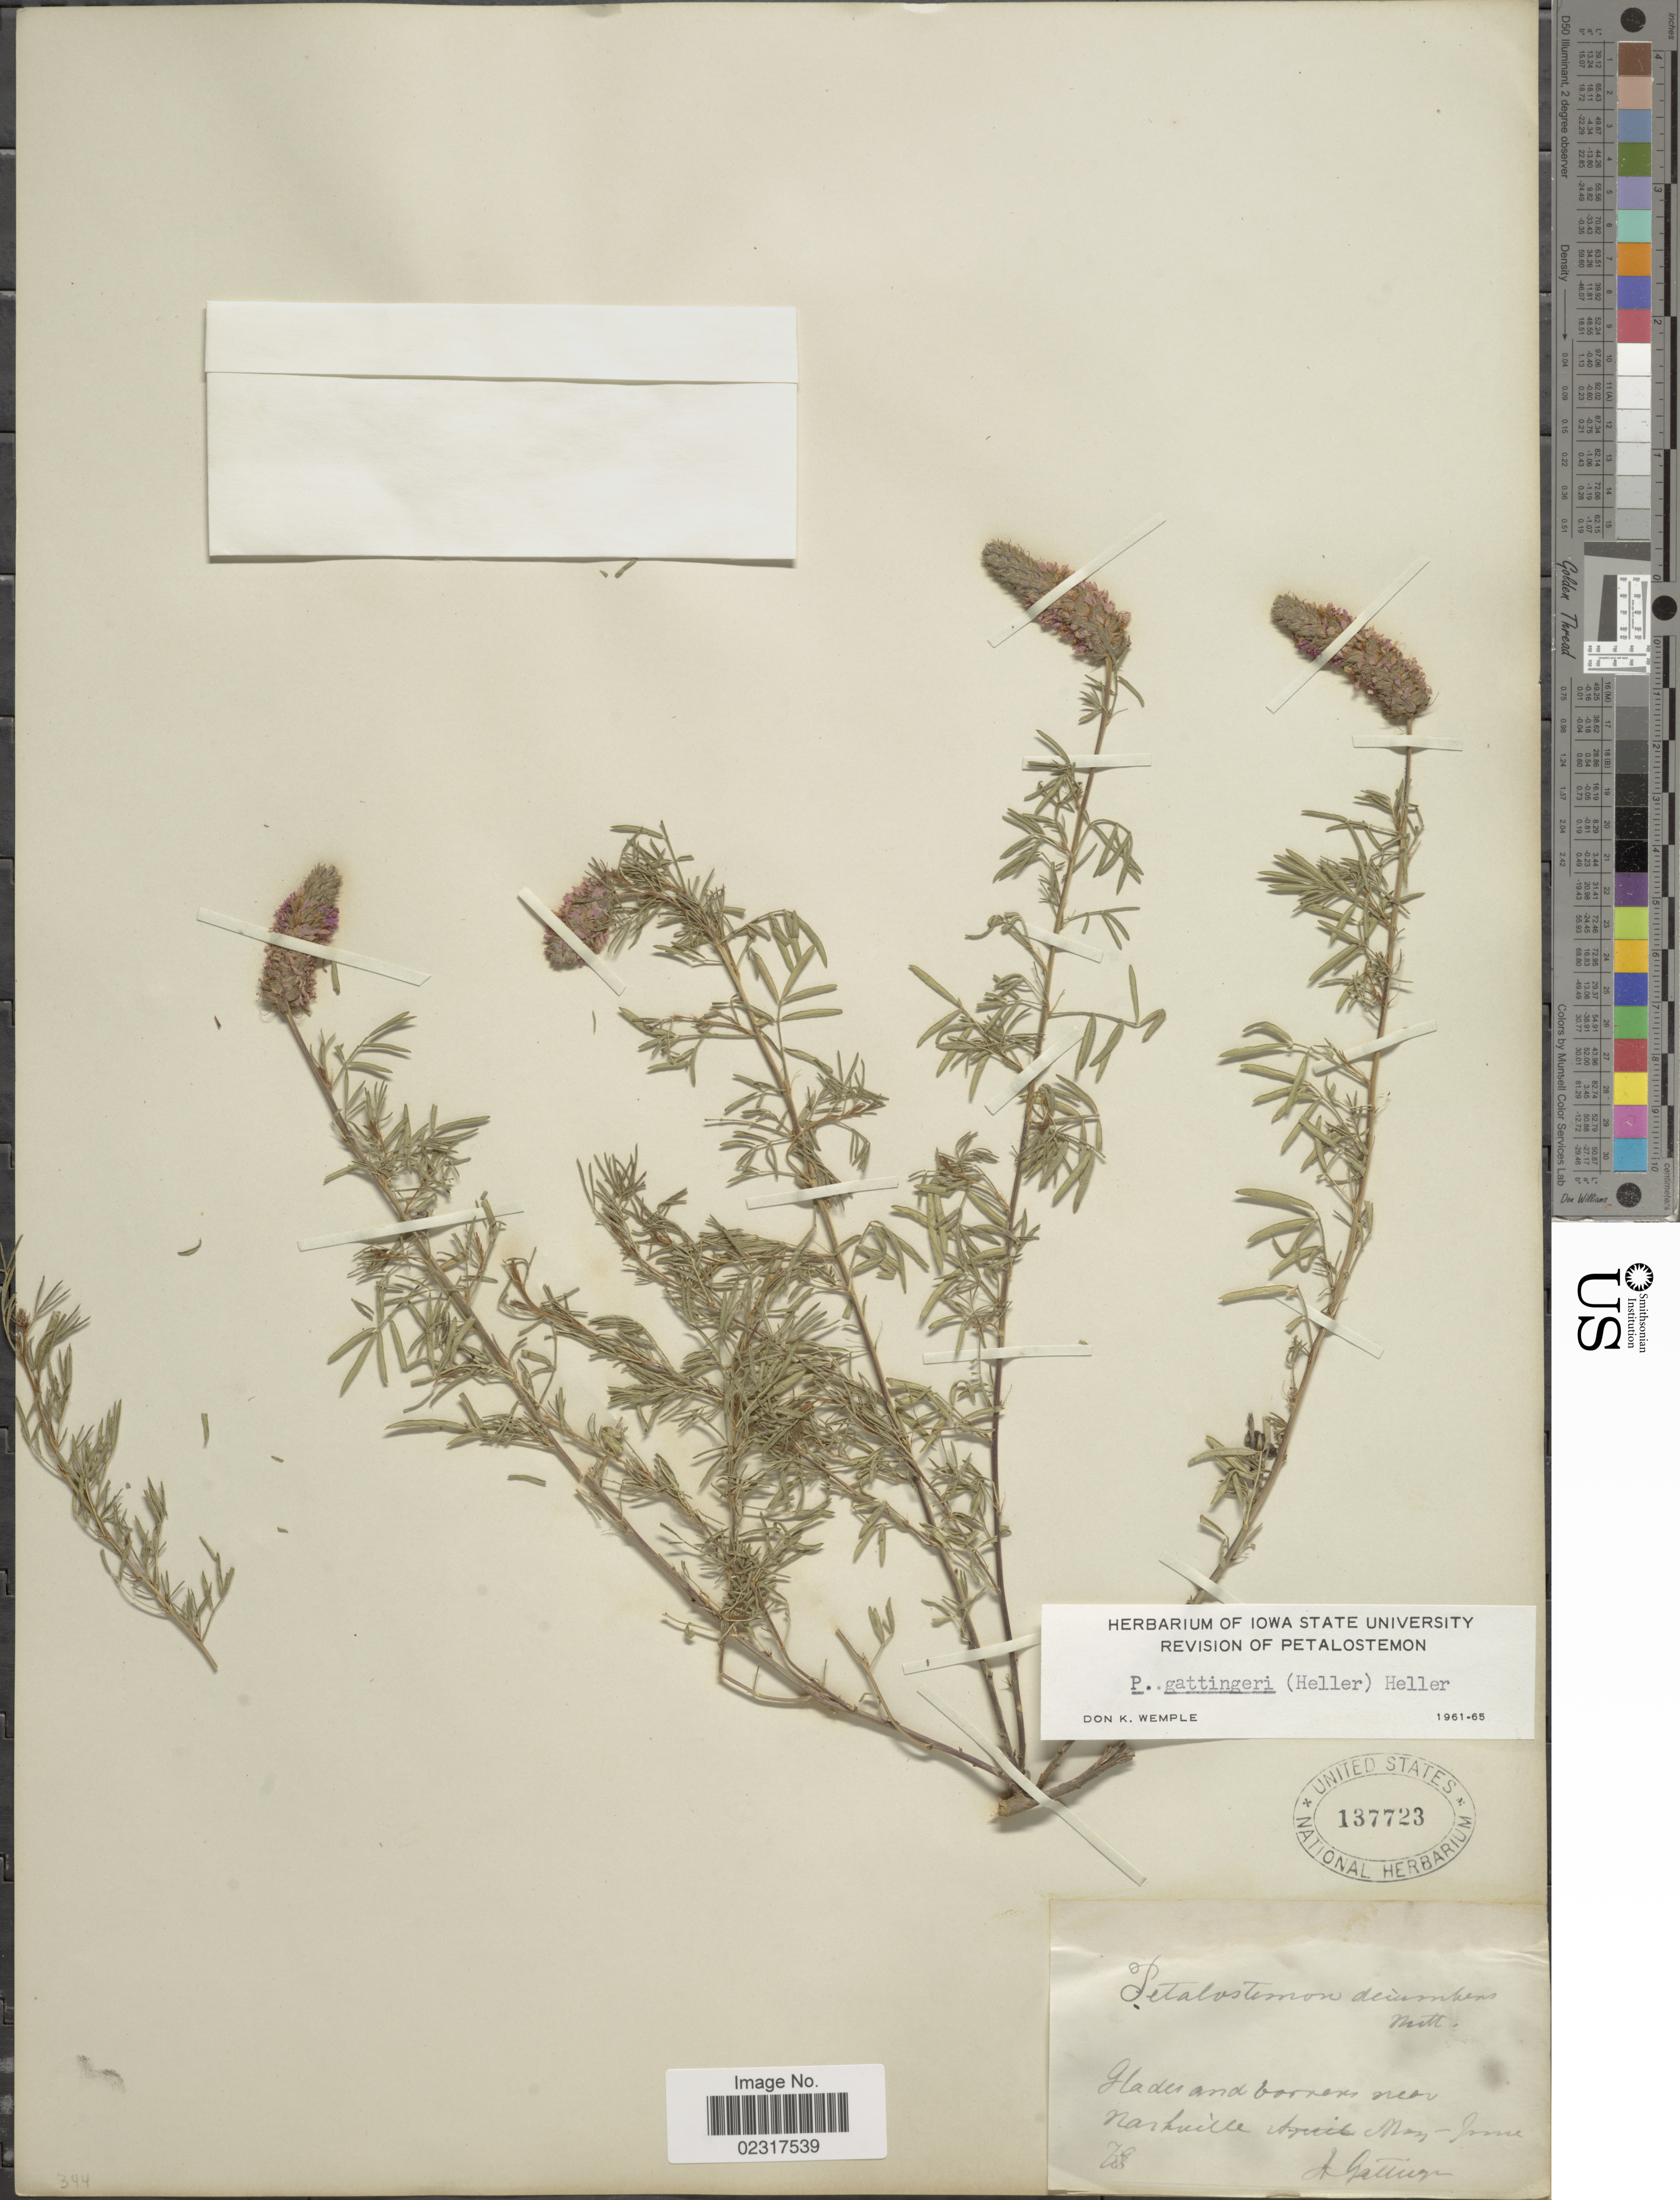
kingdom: Plantae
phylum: Tracheophyta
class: Magnoliopsida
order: Fabales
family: Fabaceae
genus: Dalea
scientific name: Dalea gattingeri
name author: (A. Heller) Barneby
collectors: A. Gattinger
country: United States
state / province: Tennessee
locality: Glades and borners near nashville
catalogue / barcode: US 137723